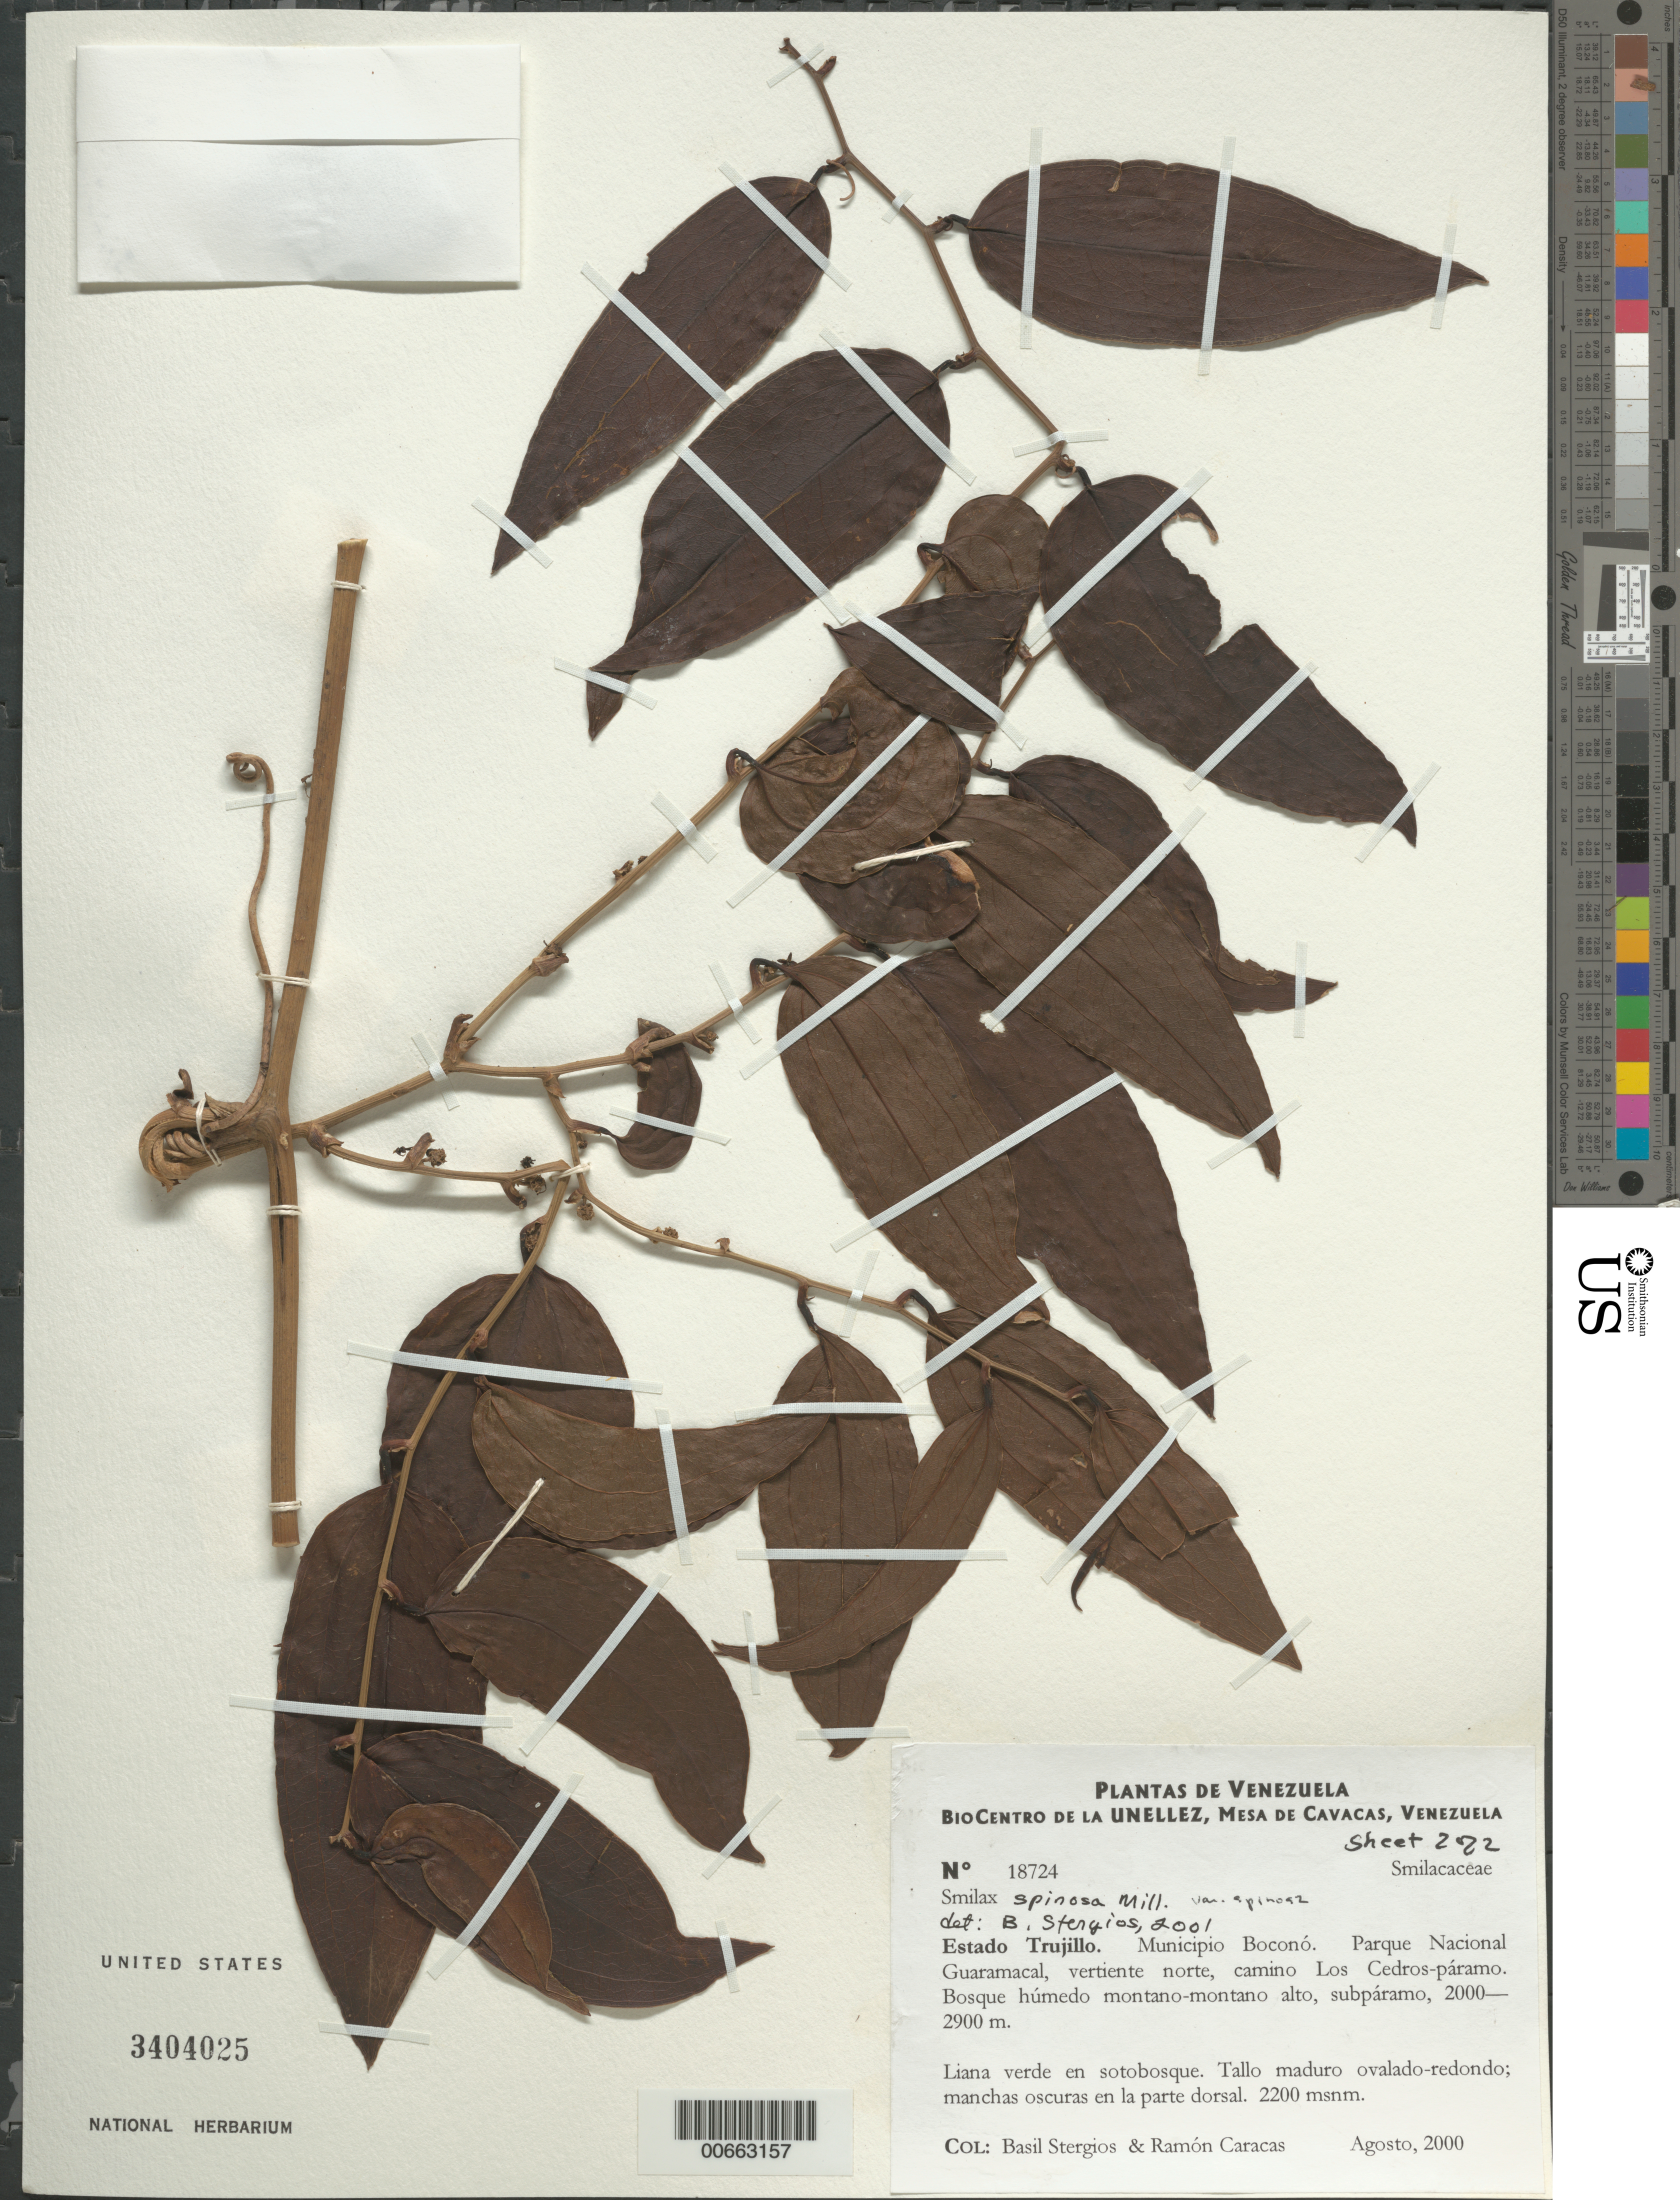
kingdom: Plantae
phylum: Tracheophyta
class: Liliopsida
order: Liliales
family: Smilacaceae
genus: Smilax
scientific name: Smilax spinosa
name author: Mill.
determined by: Dorr, L. J., (BOT), Smithsonian Institution - National Museum of Natural History (UNITED STATES)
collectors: B. G. Stergios & R. Caracas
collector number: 18724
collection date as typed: Aug 2000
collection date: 2000-08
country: Venezuela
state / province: Trujillo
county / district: Boconó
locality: Parque Nacional Guaramacal, vertiente N, camino Los Cedros-páramo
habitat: Bosque húmedo montano-montano alto, subpáramo. 2200 m.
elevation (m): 2000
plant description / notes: CUVC, PORT, US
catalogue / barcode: US 3404025